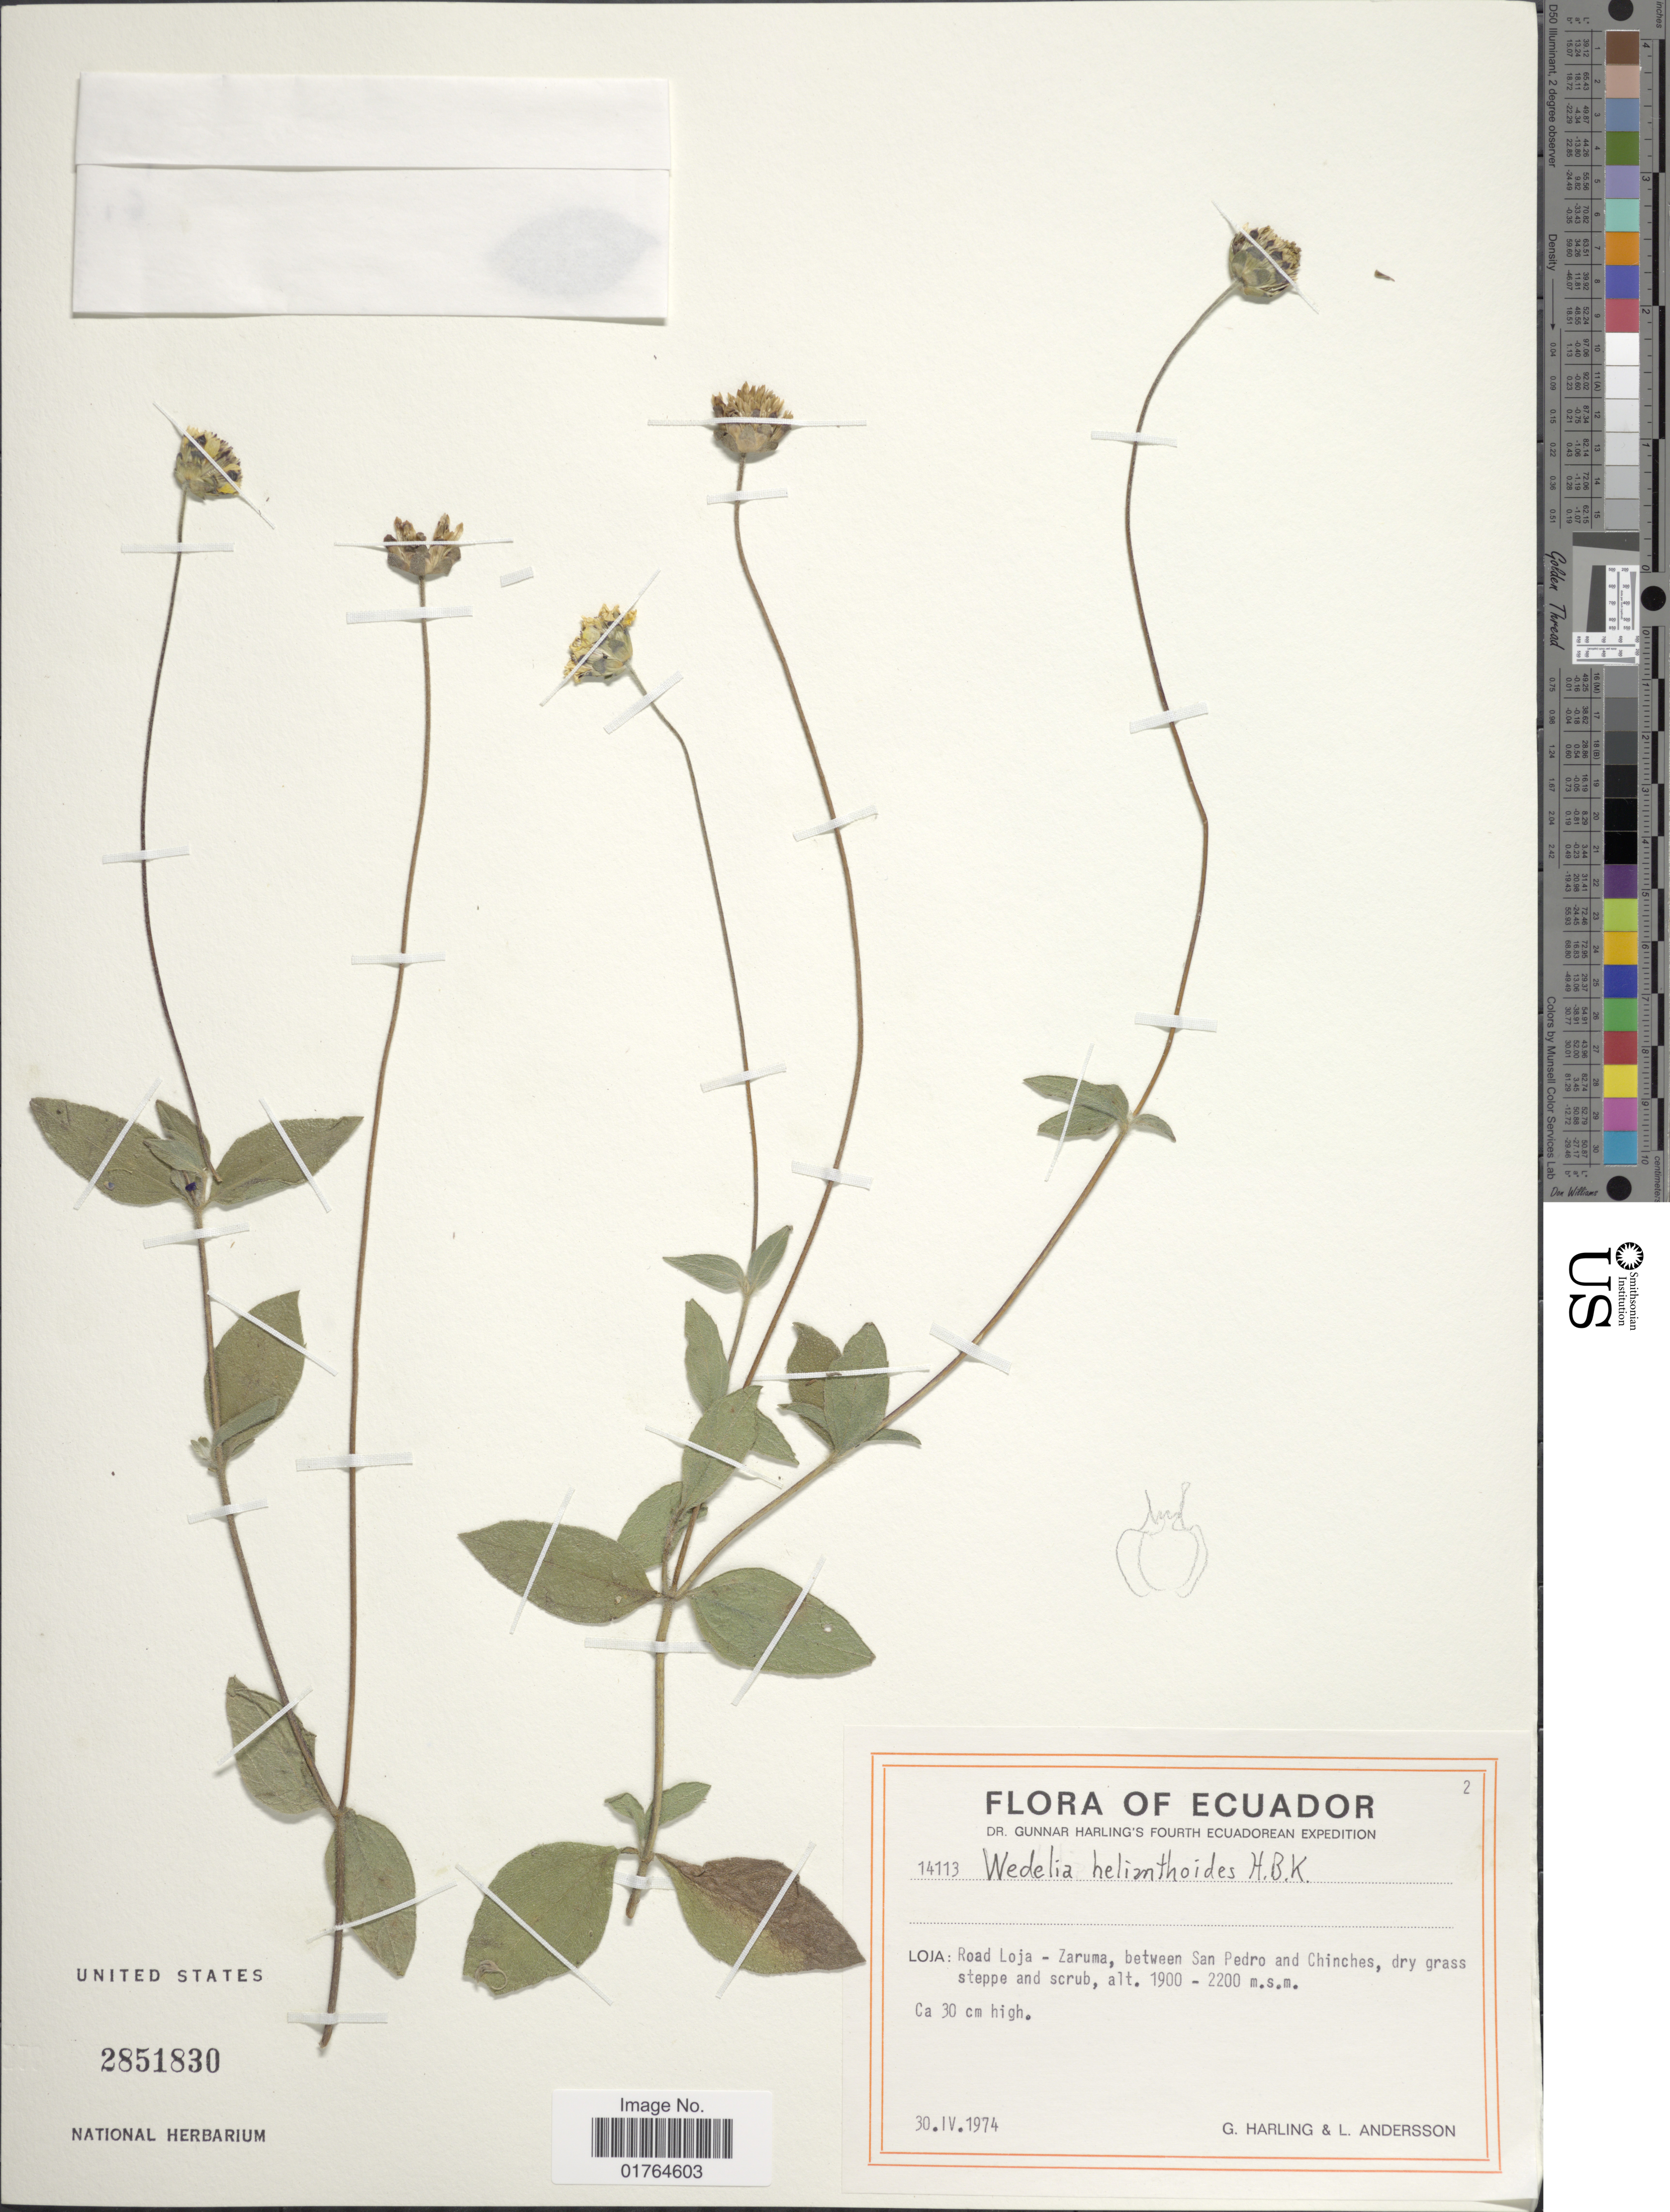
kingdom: Plantae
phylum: Tracheophyta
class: Magnoliopsida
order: Asterales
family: Asteraceae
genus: Wedelia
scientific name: Wedelia helianthoides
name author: Kunth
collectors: G. Harling & L. Andersson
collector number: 14113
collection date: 1974-04-30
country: Ecuador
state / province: Loja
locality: Road Loja-Zaruma, between San Pedro and Chinches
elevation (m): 1900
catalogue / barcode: US 2851830